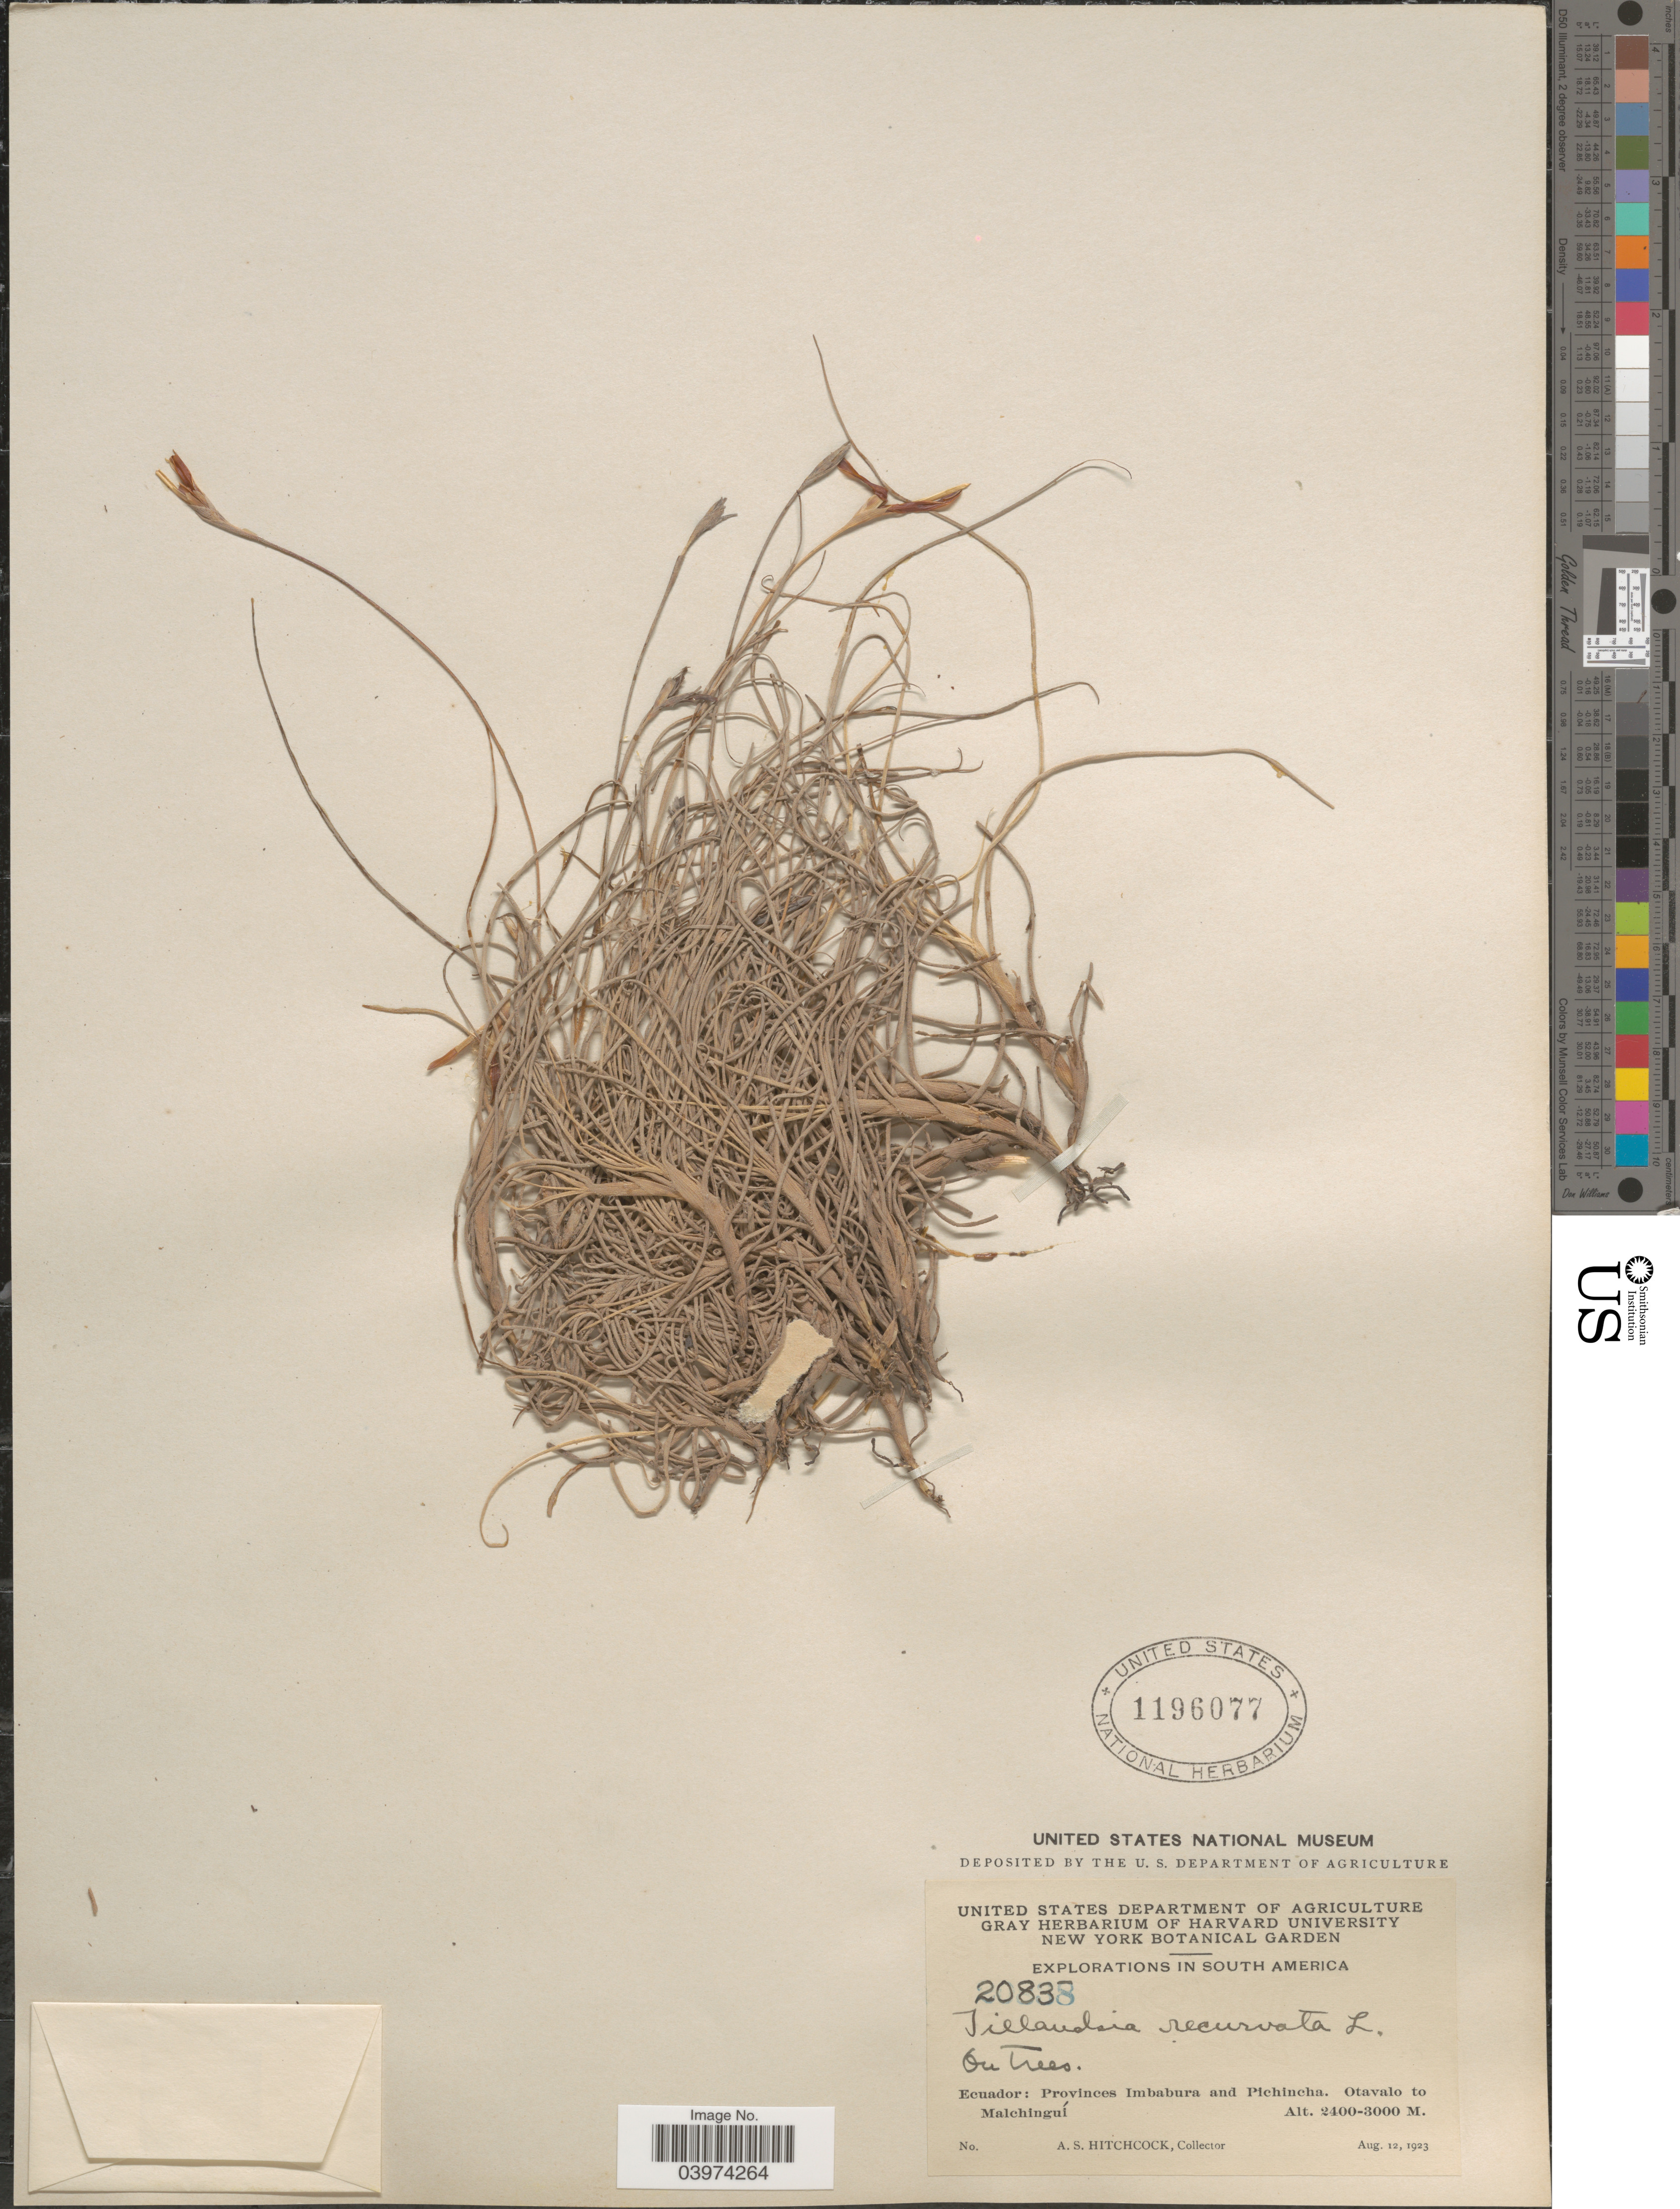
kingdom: Plantae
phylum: Tracheophyta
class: Liliopsida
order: Poales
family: Bromeliaceae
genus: Tillandsia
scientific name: Tillandsia recurvata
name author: L.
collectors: A. S. Hitchcock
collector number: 20838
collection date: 1923-08-12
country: Ecuador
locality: Explorations in South America. Provinces Imbabura and Pichincha. Otavalo to Malchinguí.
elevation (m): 2400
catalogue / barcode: US 1196077